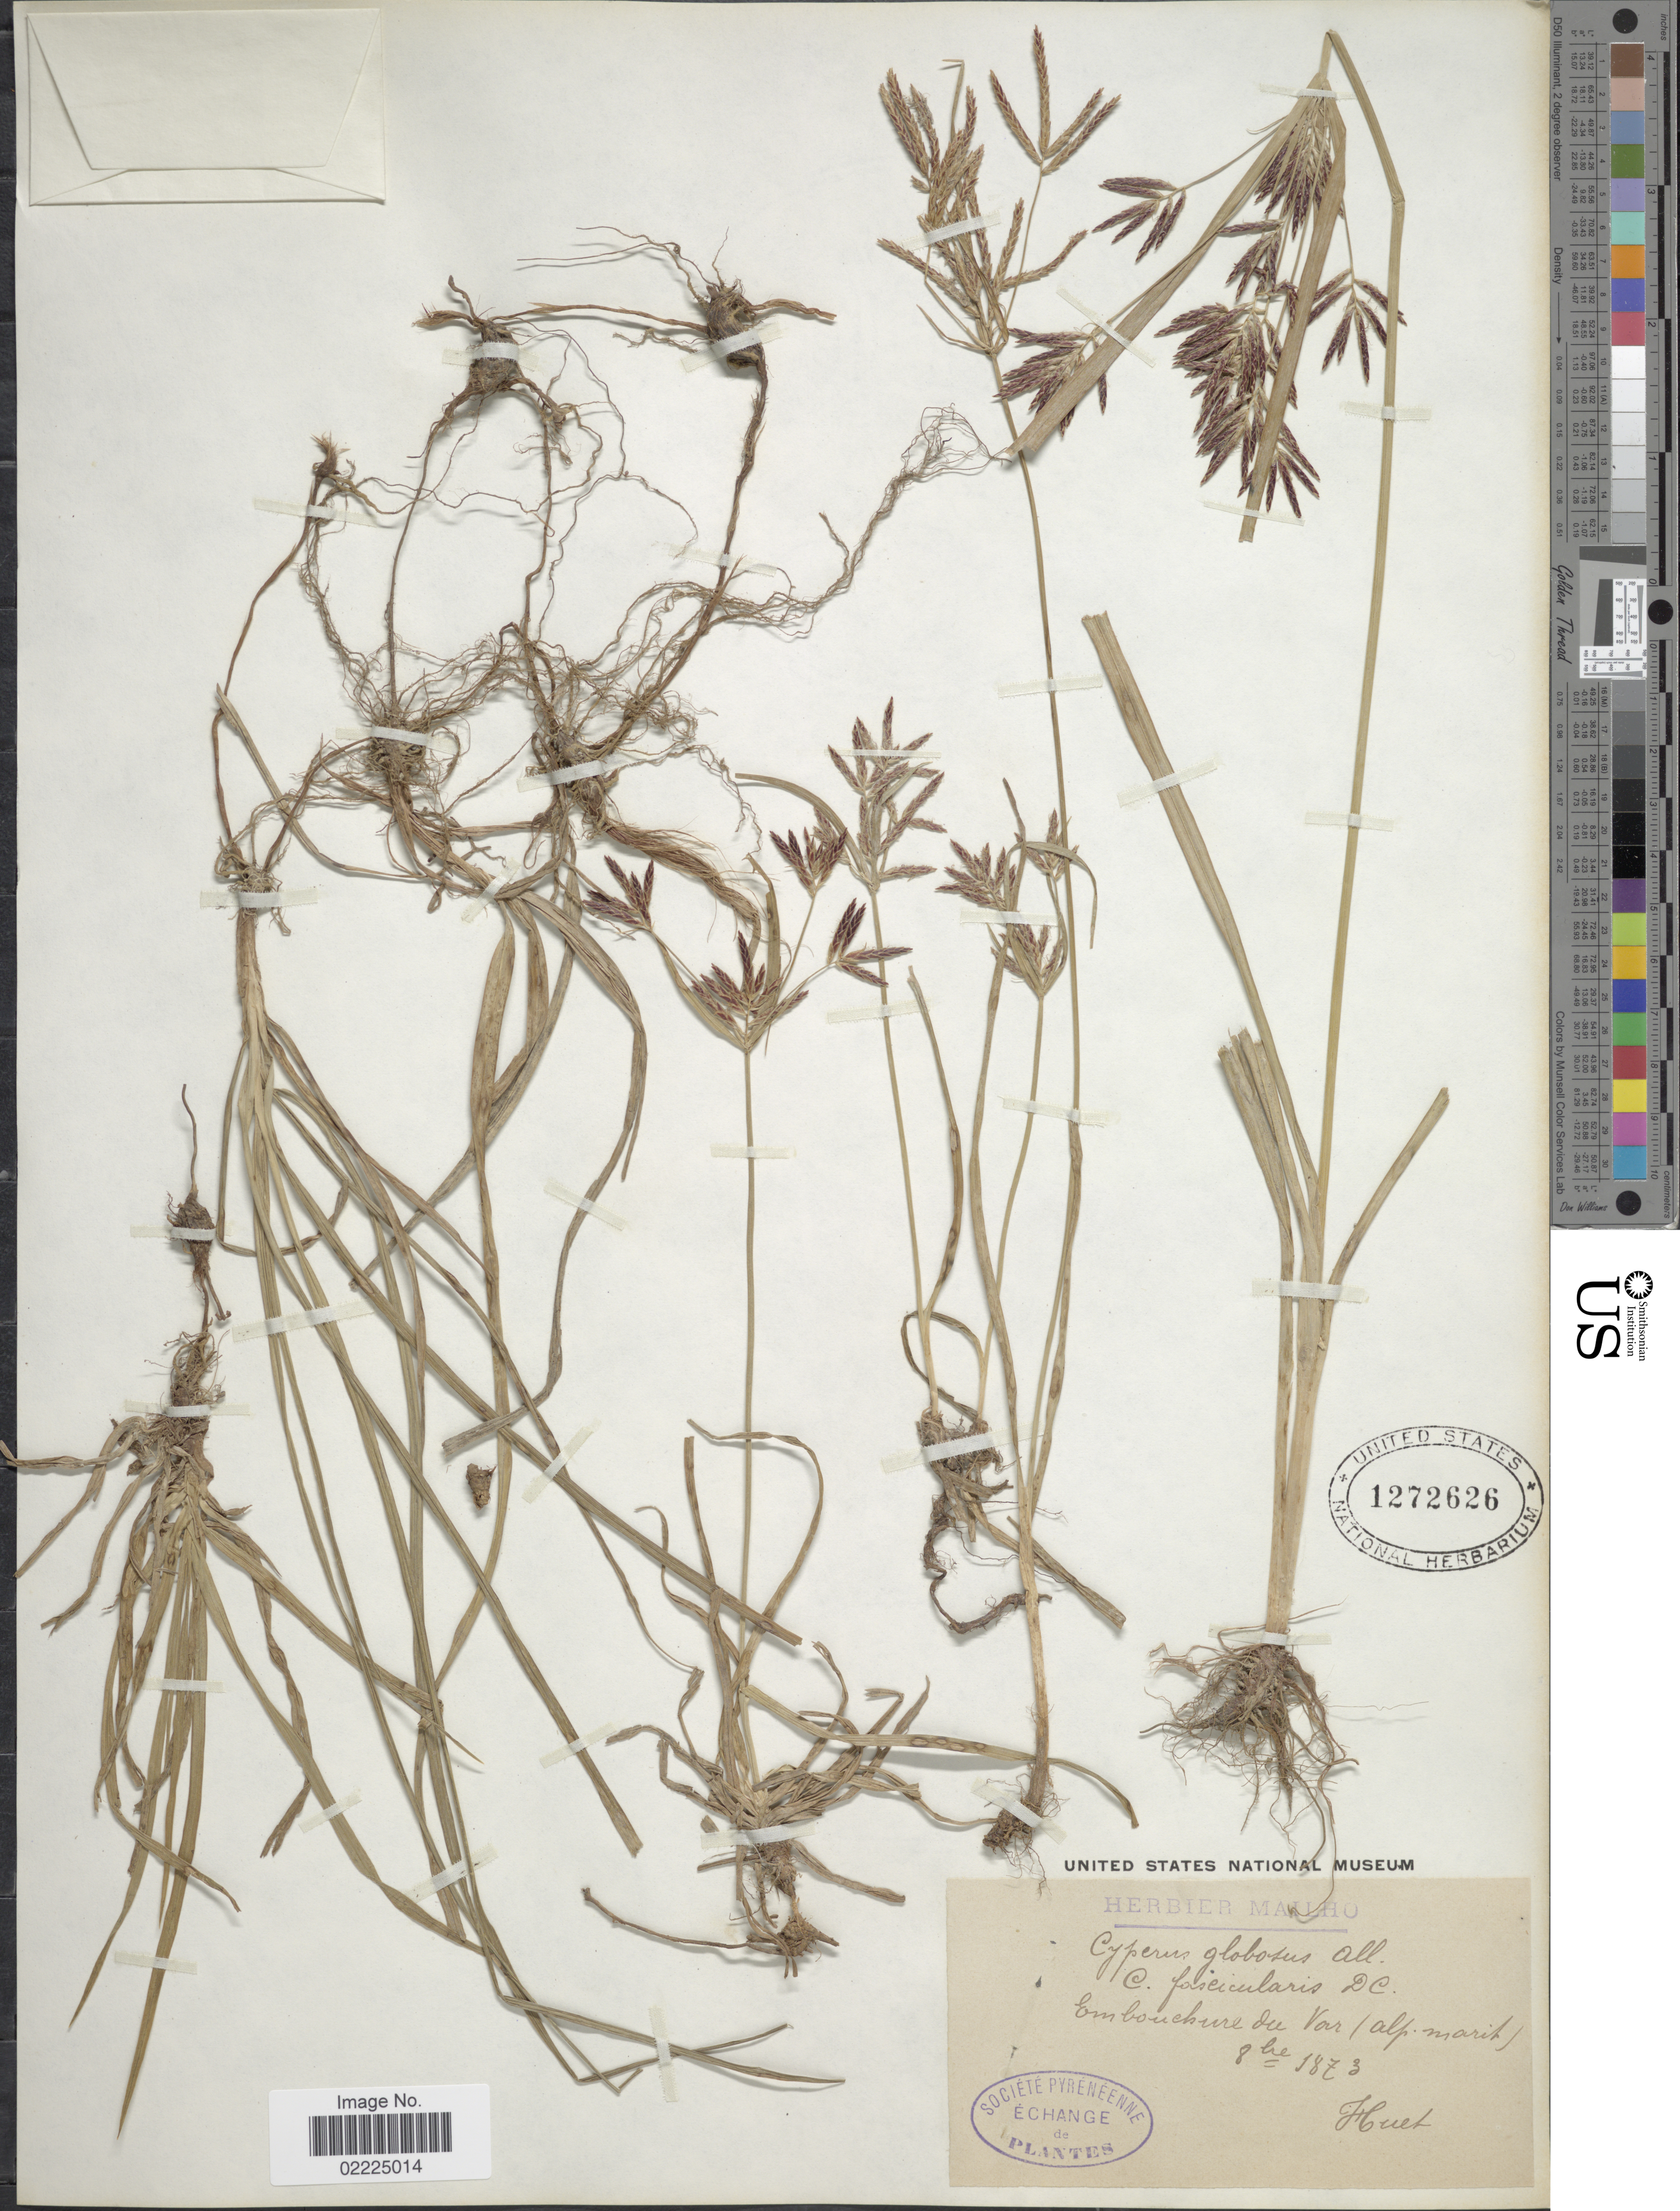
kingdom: Plantae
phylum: Tracheophyta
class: Liliopsida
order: Poales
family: Cyperaceae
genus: Cyperus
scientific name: Cyperus rotundus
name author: L.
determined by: Strong, Mark T., (BOT), Smithsonian Institution - National Museum of Natural History (UNITED STATES)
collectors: -. Huet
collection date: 1873-10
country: France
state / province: Provence-Alpes-Côte d'Azur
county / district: Alpes-Maritimes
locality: Embouchure du Var (Alp. Marit)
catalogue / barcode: US 1272626